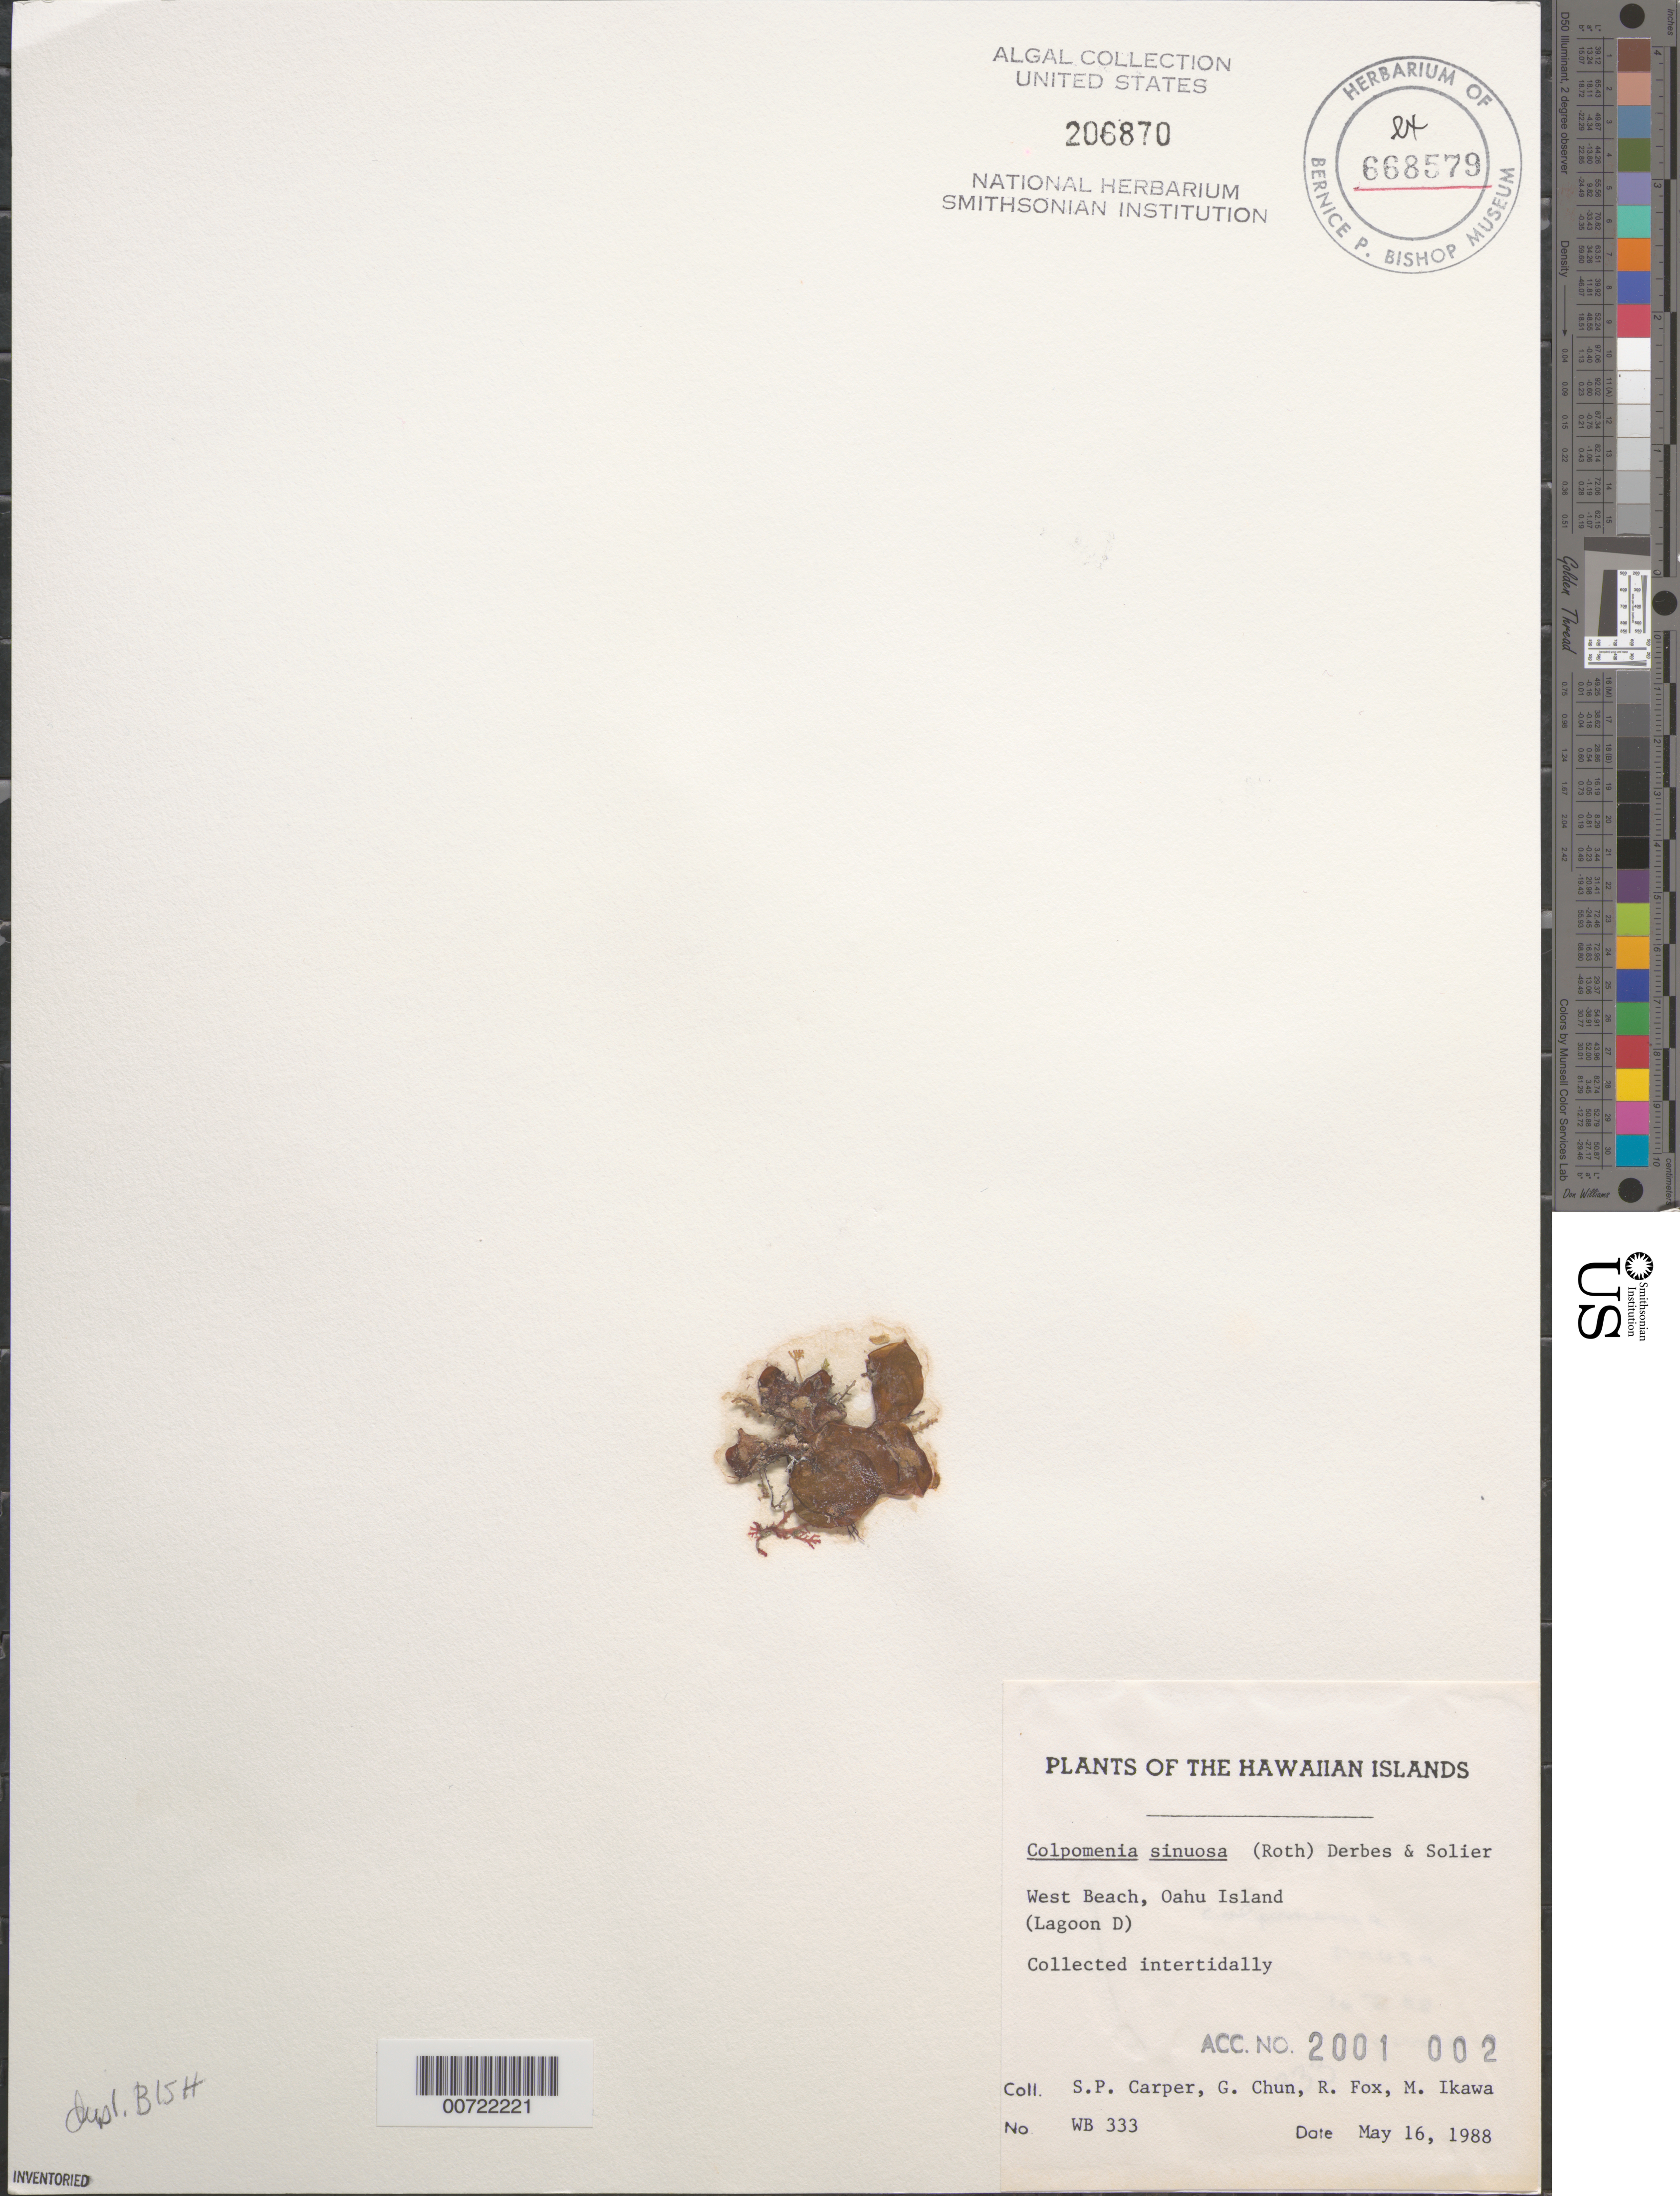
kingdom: Chromista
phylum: Ochrophyta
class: Phaeophyceae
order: Scytosiphonales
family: Scytosiphonaceae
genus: Colpomenia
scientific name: Colpomenia sinuosa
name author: (K. Mert. ex Roth) Derbes & Solier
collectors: S. Carper, G. Chun, R. Fox & M. Ikawa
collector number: WB 333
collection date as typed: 16 May 1988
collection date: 1988-05-16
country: United States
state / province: Hawaii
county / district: Honolulu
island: Oahu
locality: West Beach (Lagoon D)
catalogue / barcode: US 206870